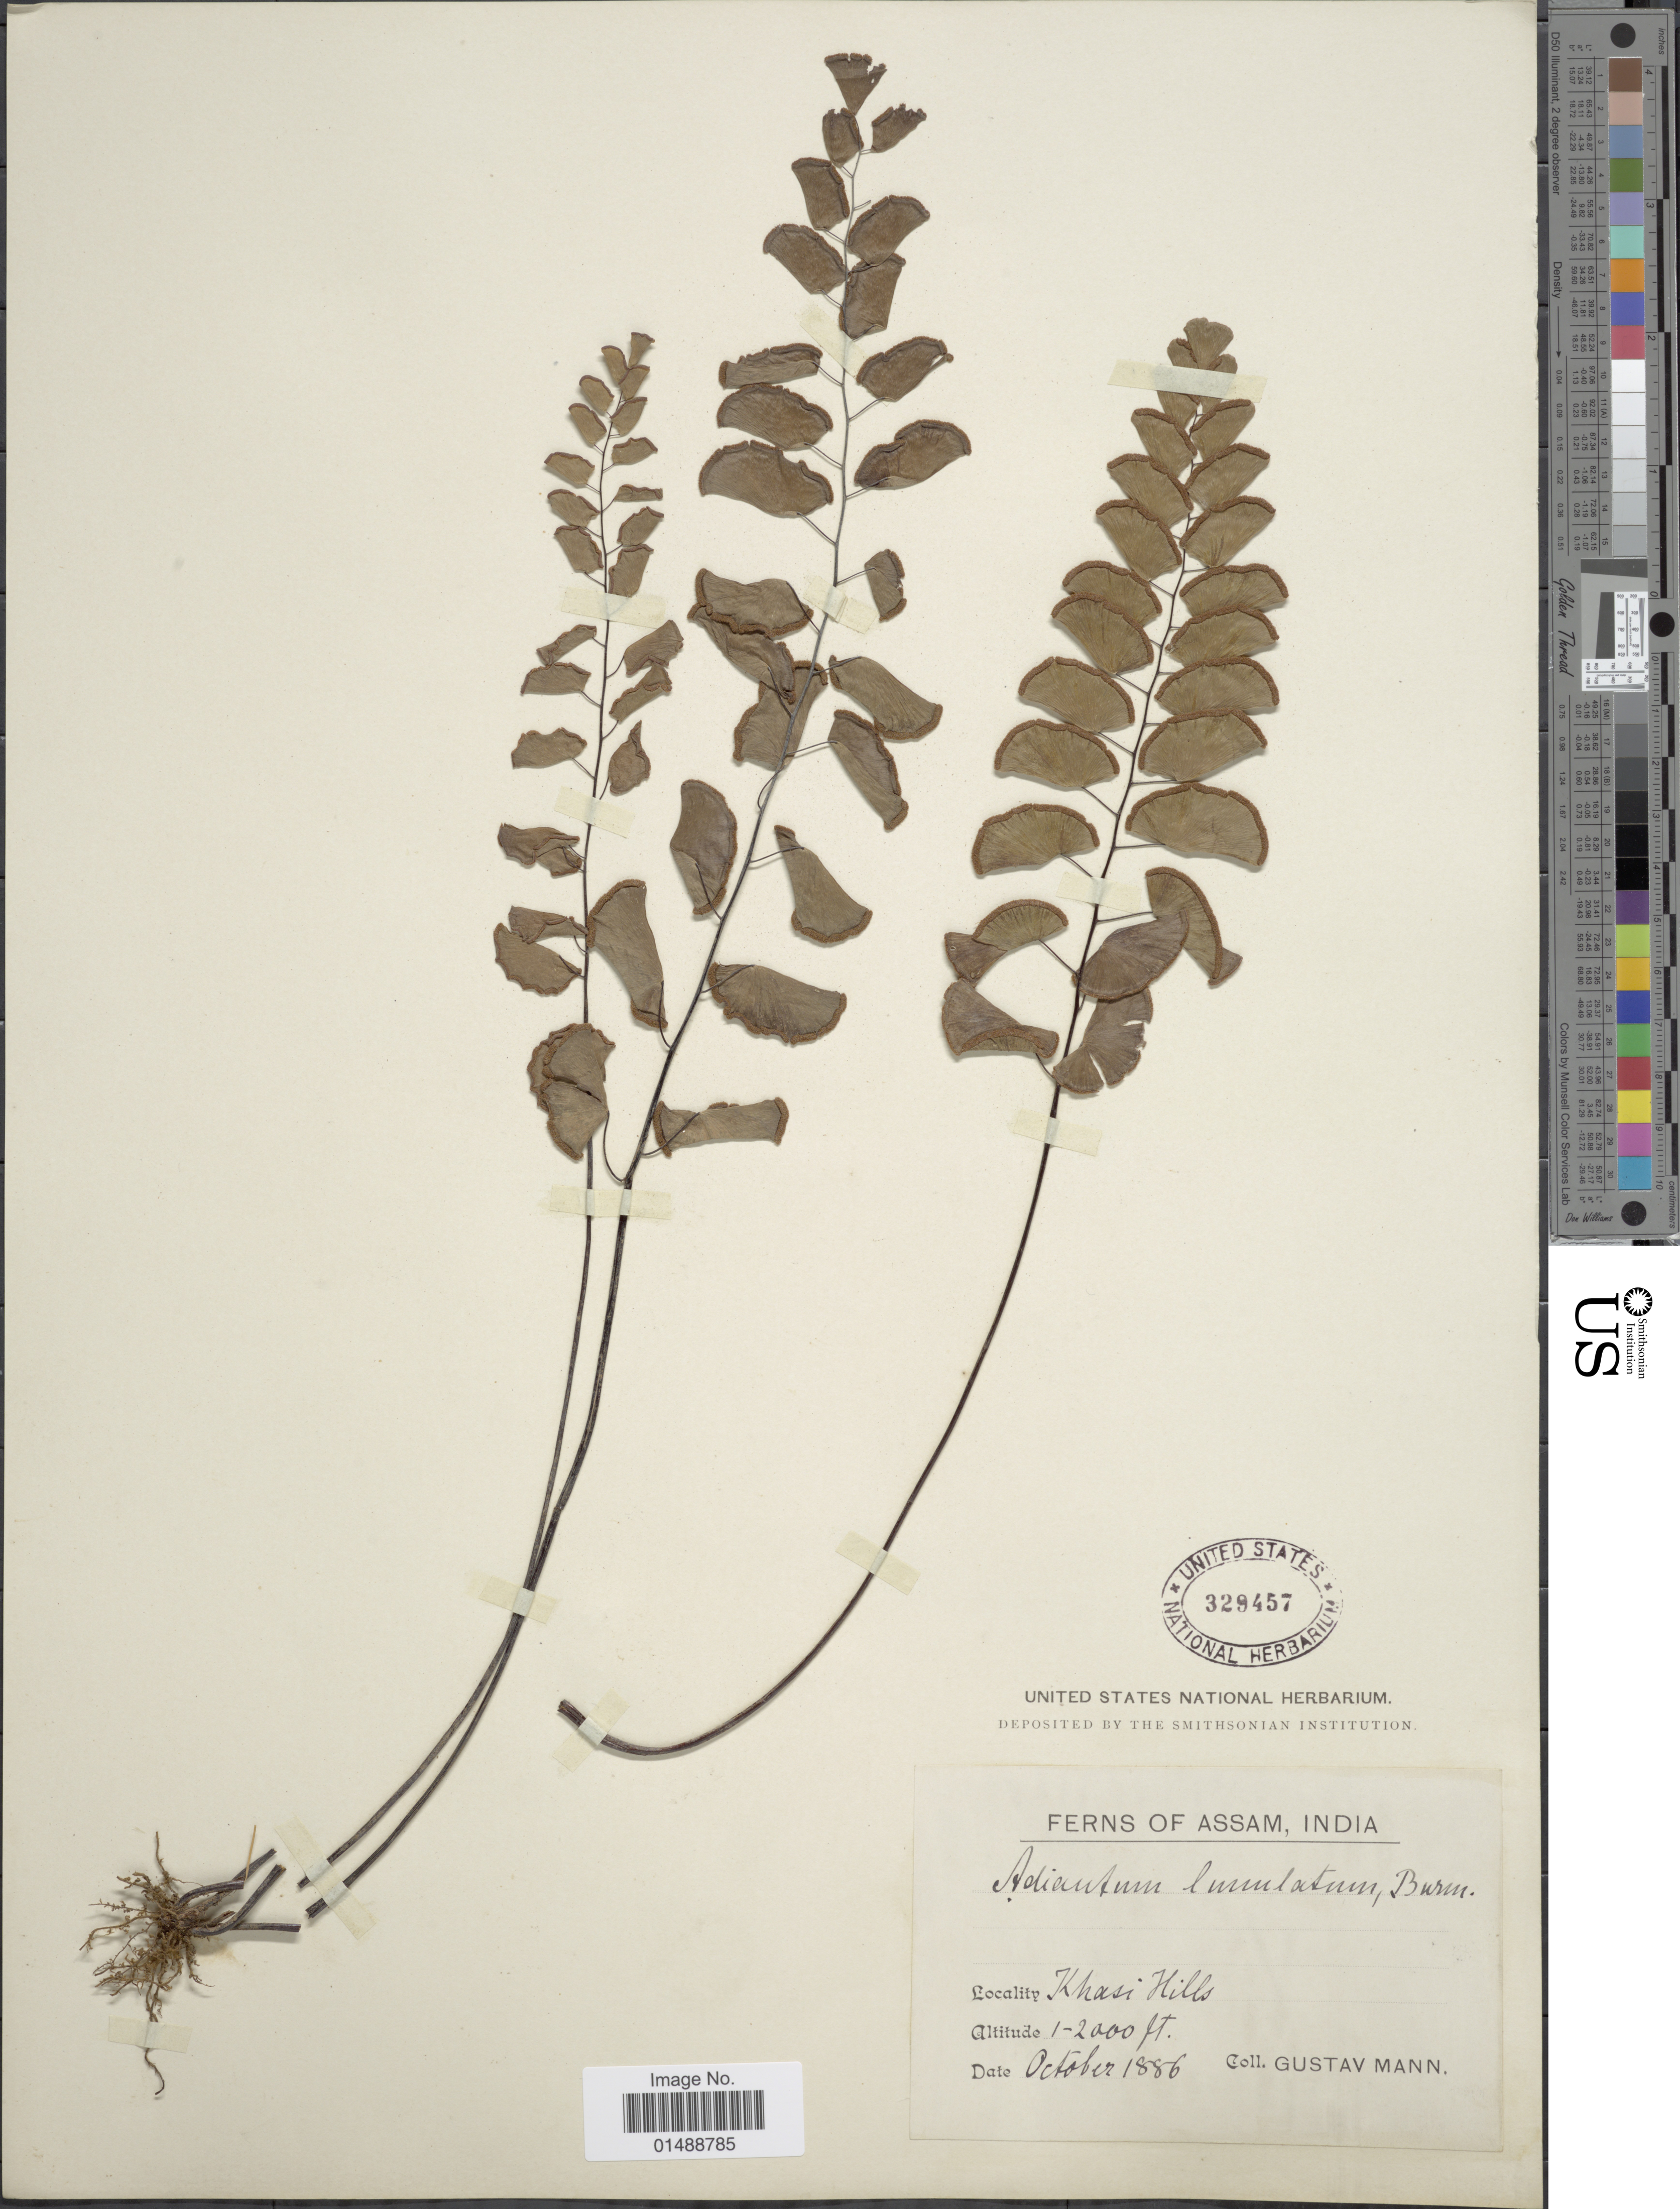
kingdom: Plantae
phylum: Tracheophyta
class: Polypodiopsida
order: Polypodiales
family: Pteridaceae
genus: Adiantum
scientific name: Adiantum philippense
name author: L.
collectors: G. Mann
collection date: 1886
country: India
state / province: Meghalaya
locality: Khasi Hills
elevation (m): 305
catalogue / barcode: US 329457